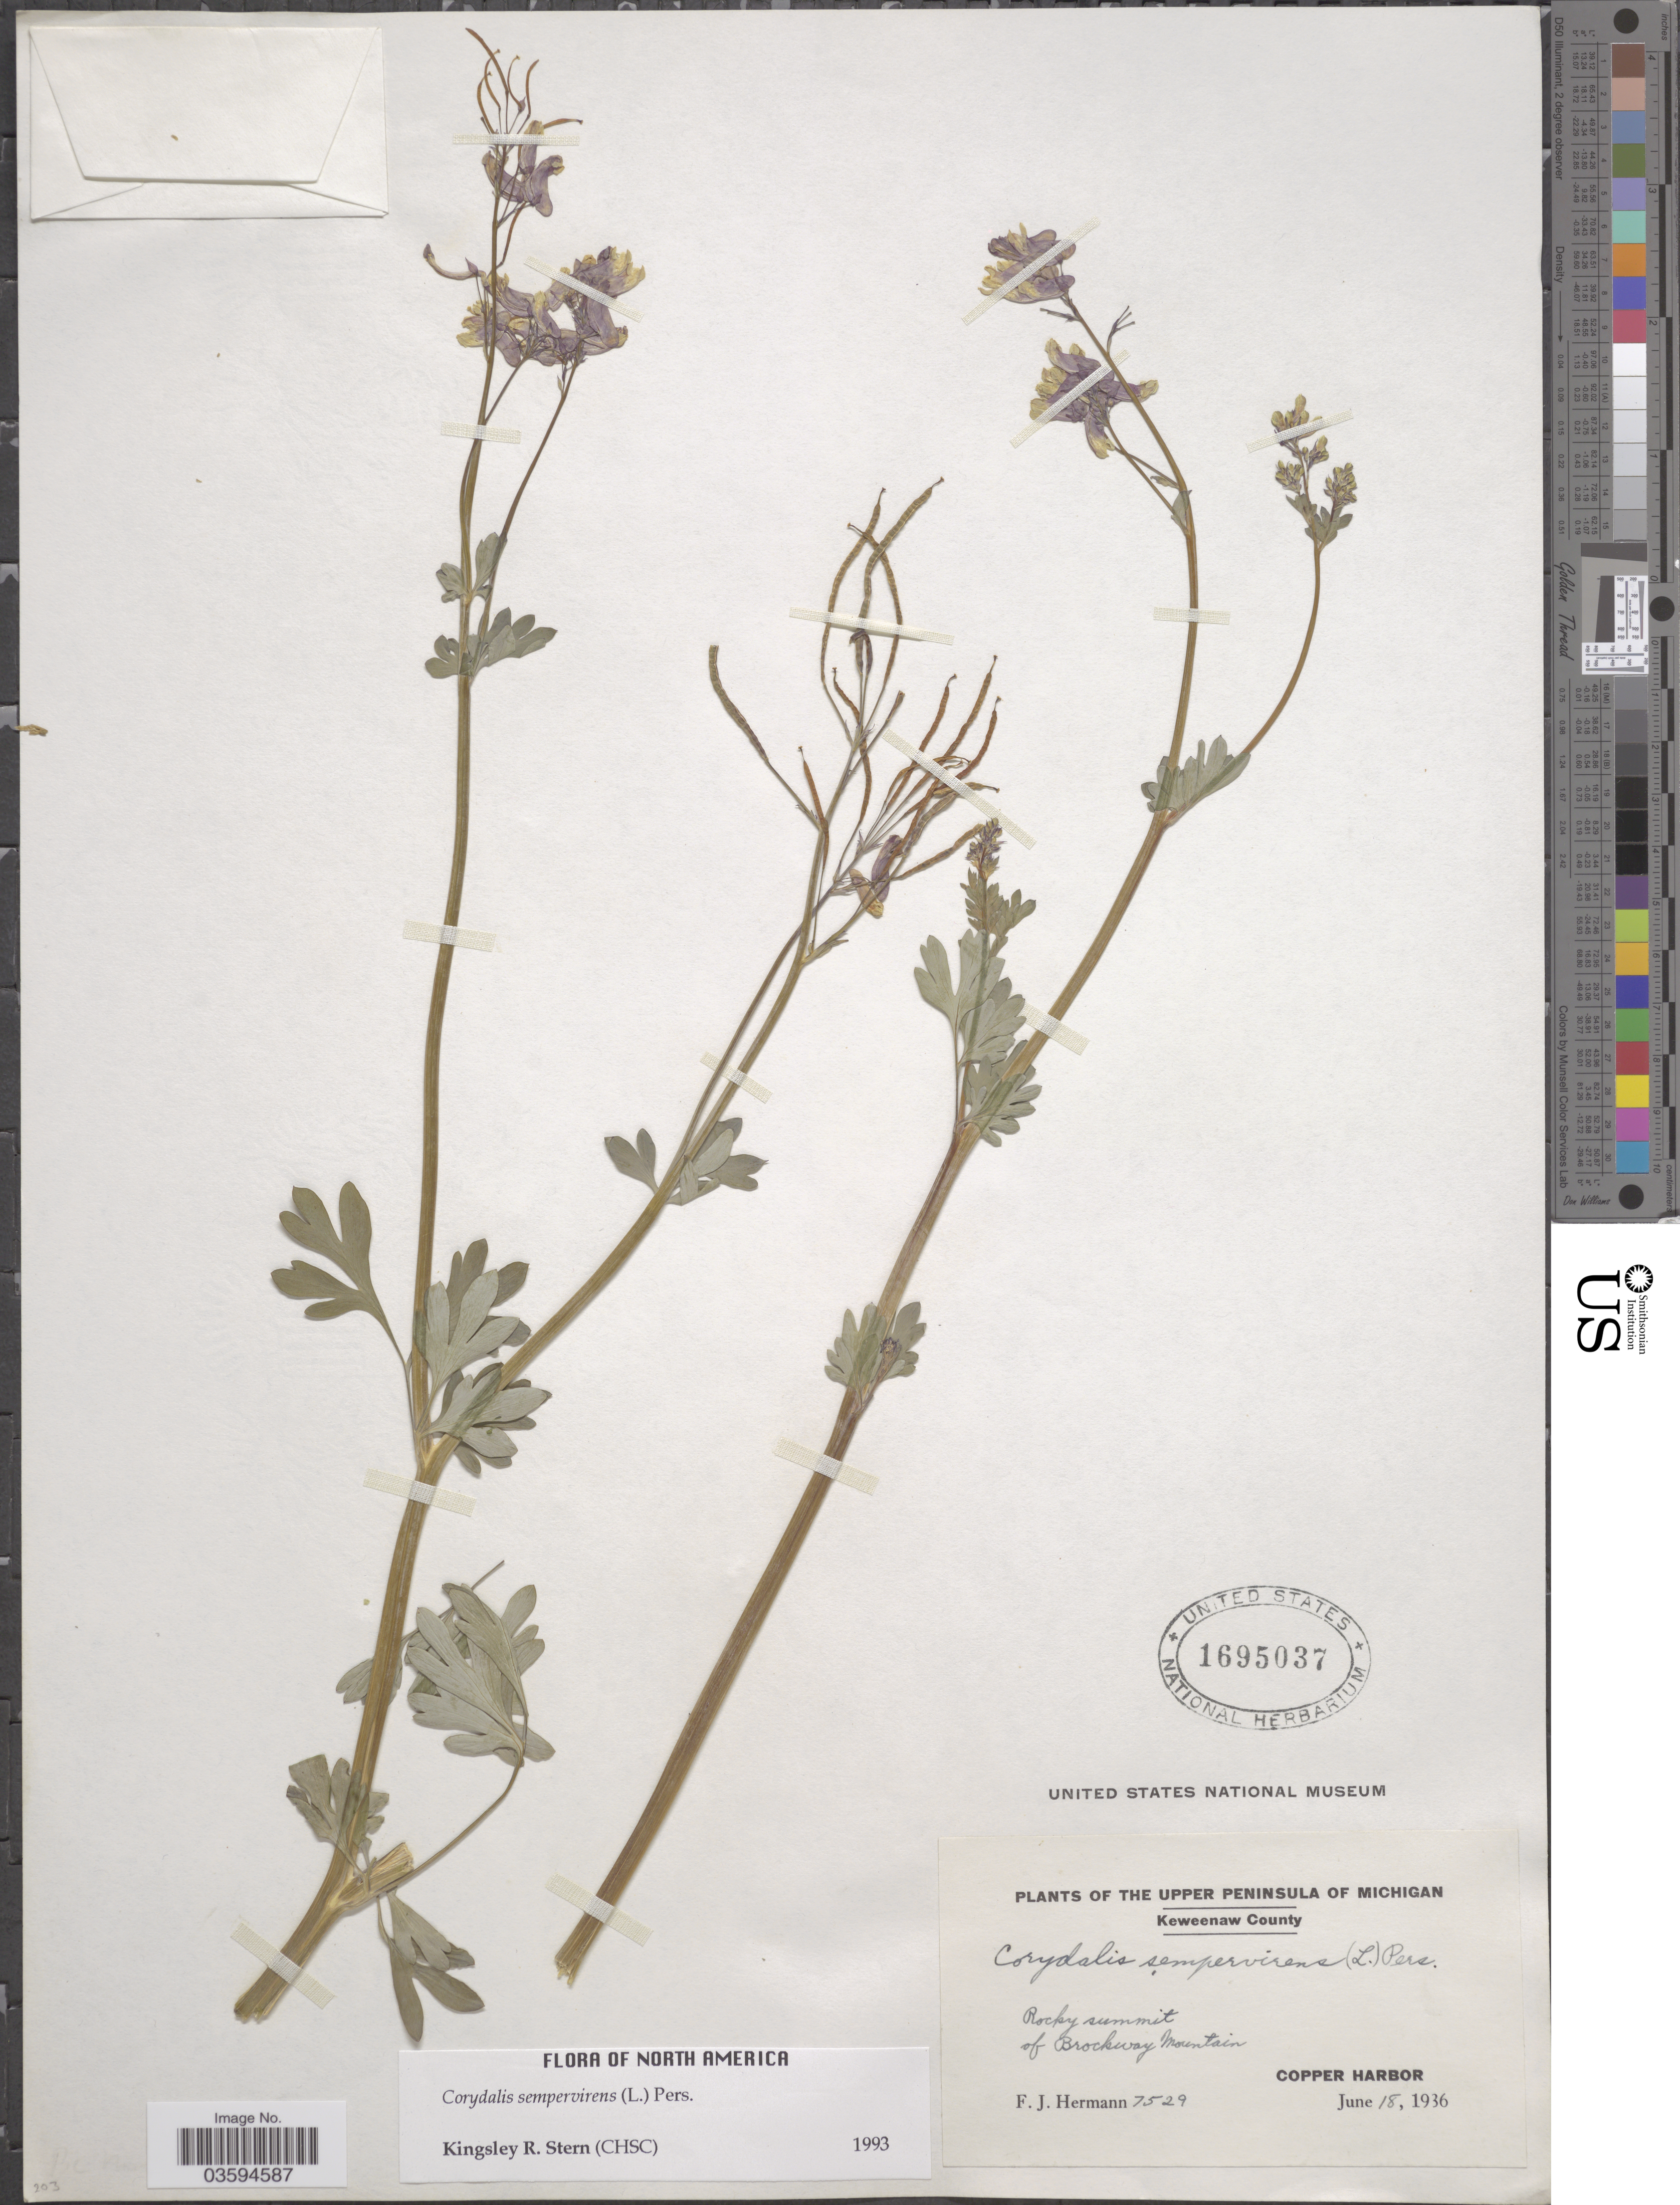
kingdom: Plantae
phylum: Tracheophyta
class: Magnoliopsida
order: Ranunculales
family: Papaveraceae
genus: Capnoides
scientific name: Capnoides sempervirens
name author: (L.) Borkh.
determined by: Strong, M. T., (US), Smithsonian Institution - National Museum of Natural History (UNITED STATES)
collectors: F. J. Hermann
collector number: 7529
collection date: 1936-06-18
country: United States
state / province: Michigan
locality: The Upper Peninsula of Michigan. Keweenaw County. Rocky summit of Brockway Mountain. Copper Harbor.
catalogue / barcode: US 1695037